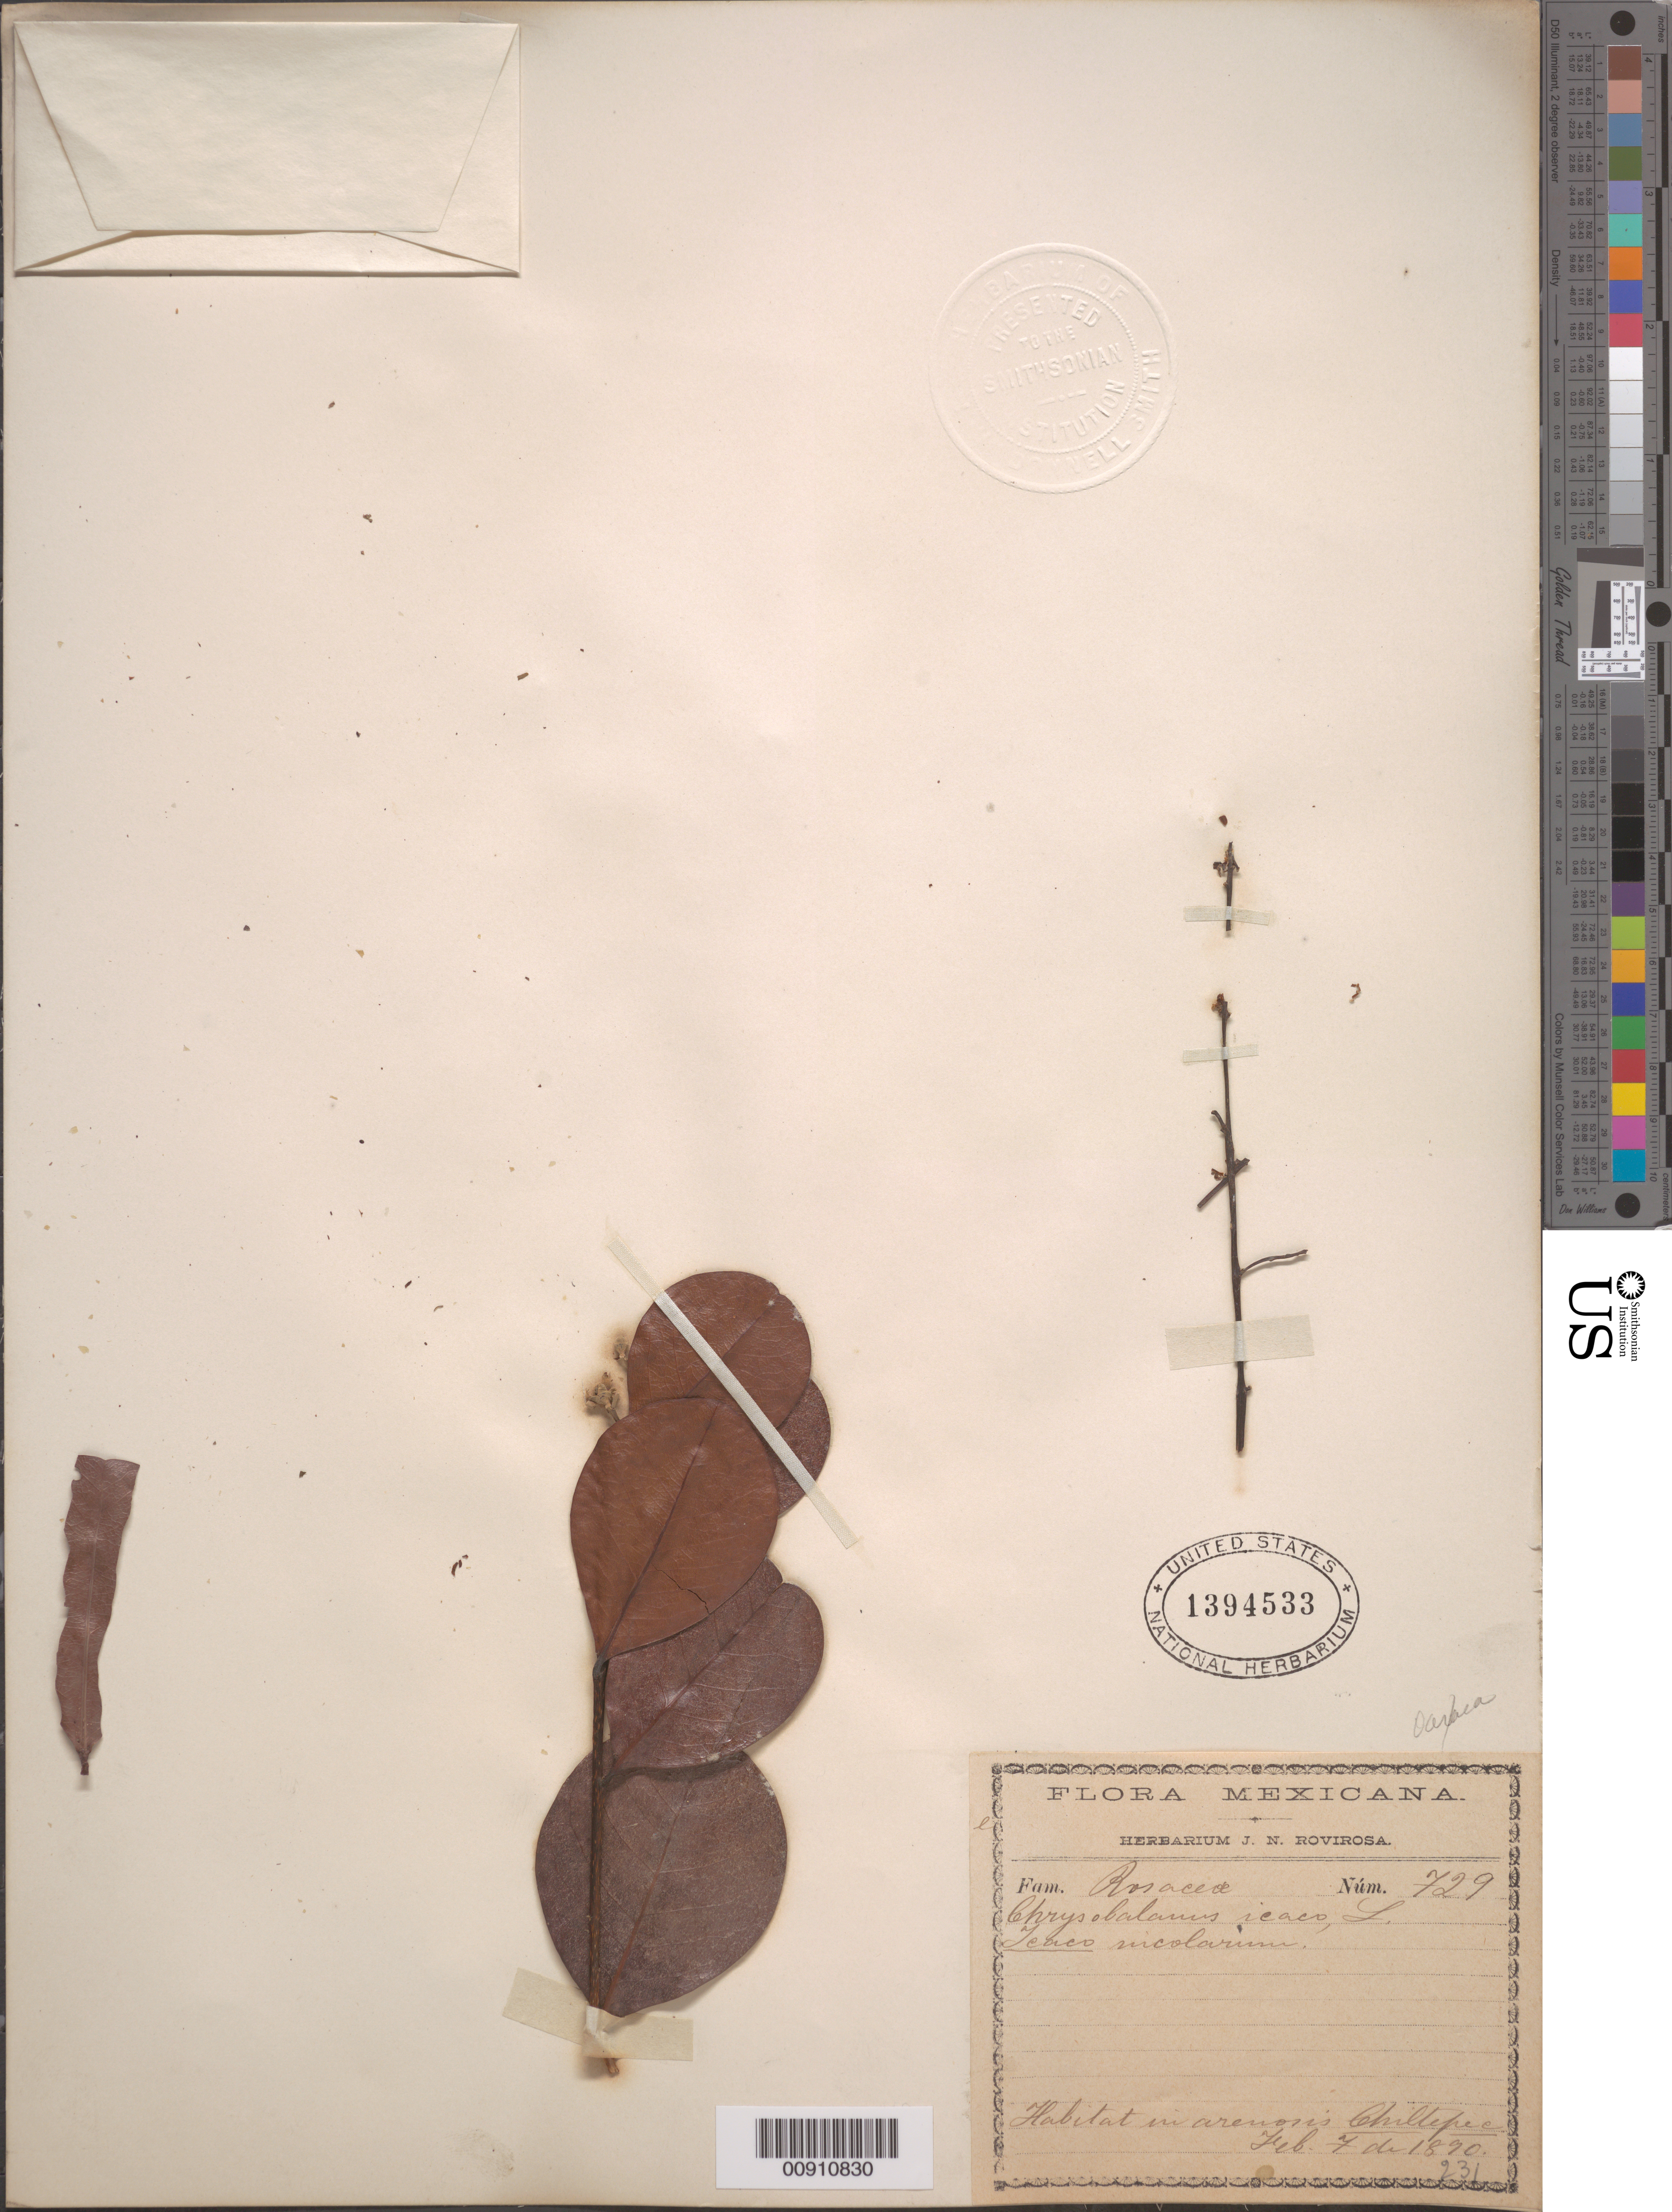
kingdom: Plantae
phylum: Tracheophyta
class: Magnoliopsida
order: Malpighiales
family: Chrysobalanaceae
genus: Chrysobalanus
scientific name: Chrysobalanus icaco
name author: L.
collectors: J. N. Rovirosa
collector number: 729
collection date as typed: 07 Feb 1890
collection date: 1890-02-07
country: Mexico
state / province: Oaxaca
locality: Chiltepec.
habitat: In arenosis.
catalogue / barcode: US 1394533